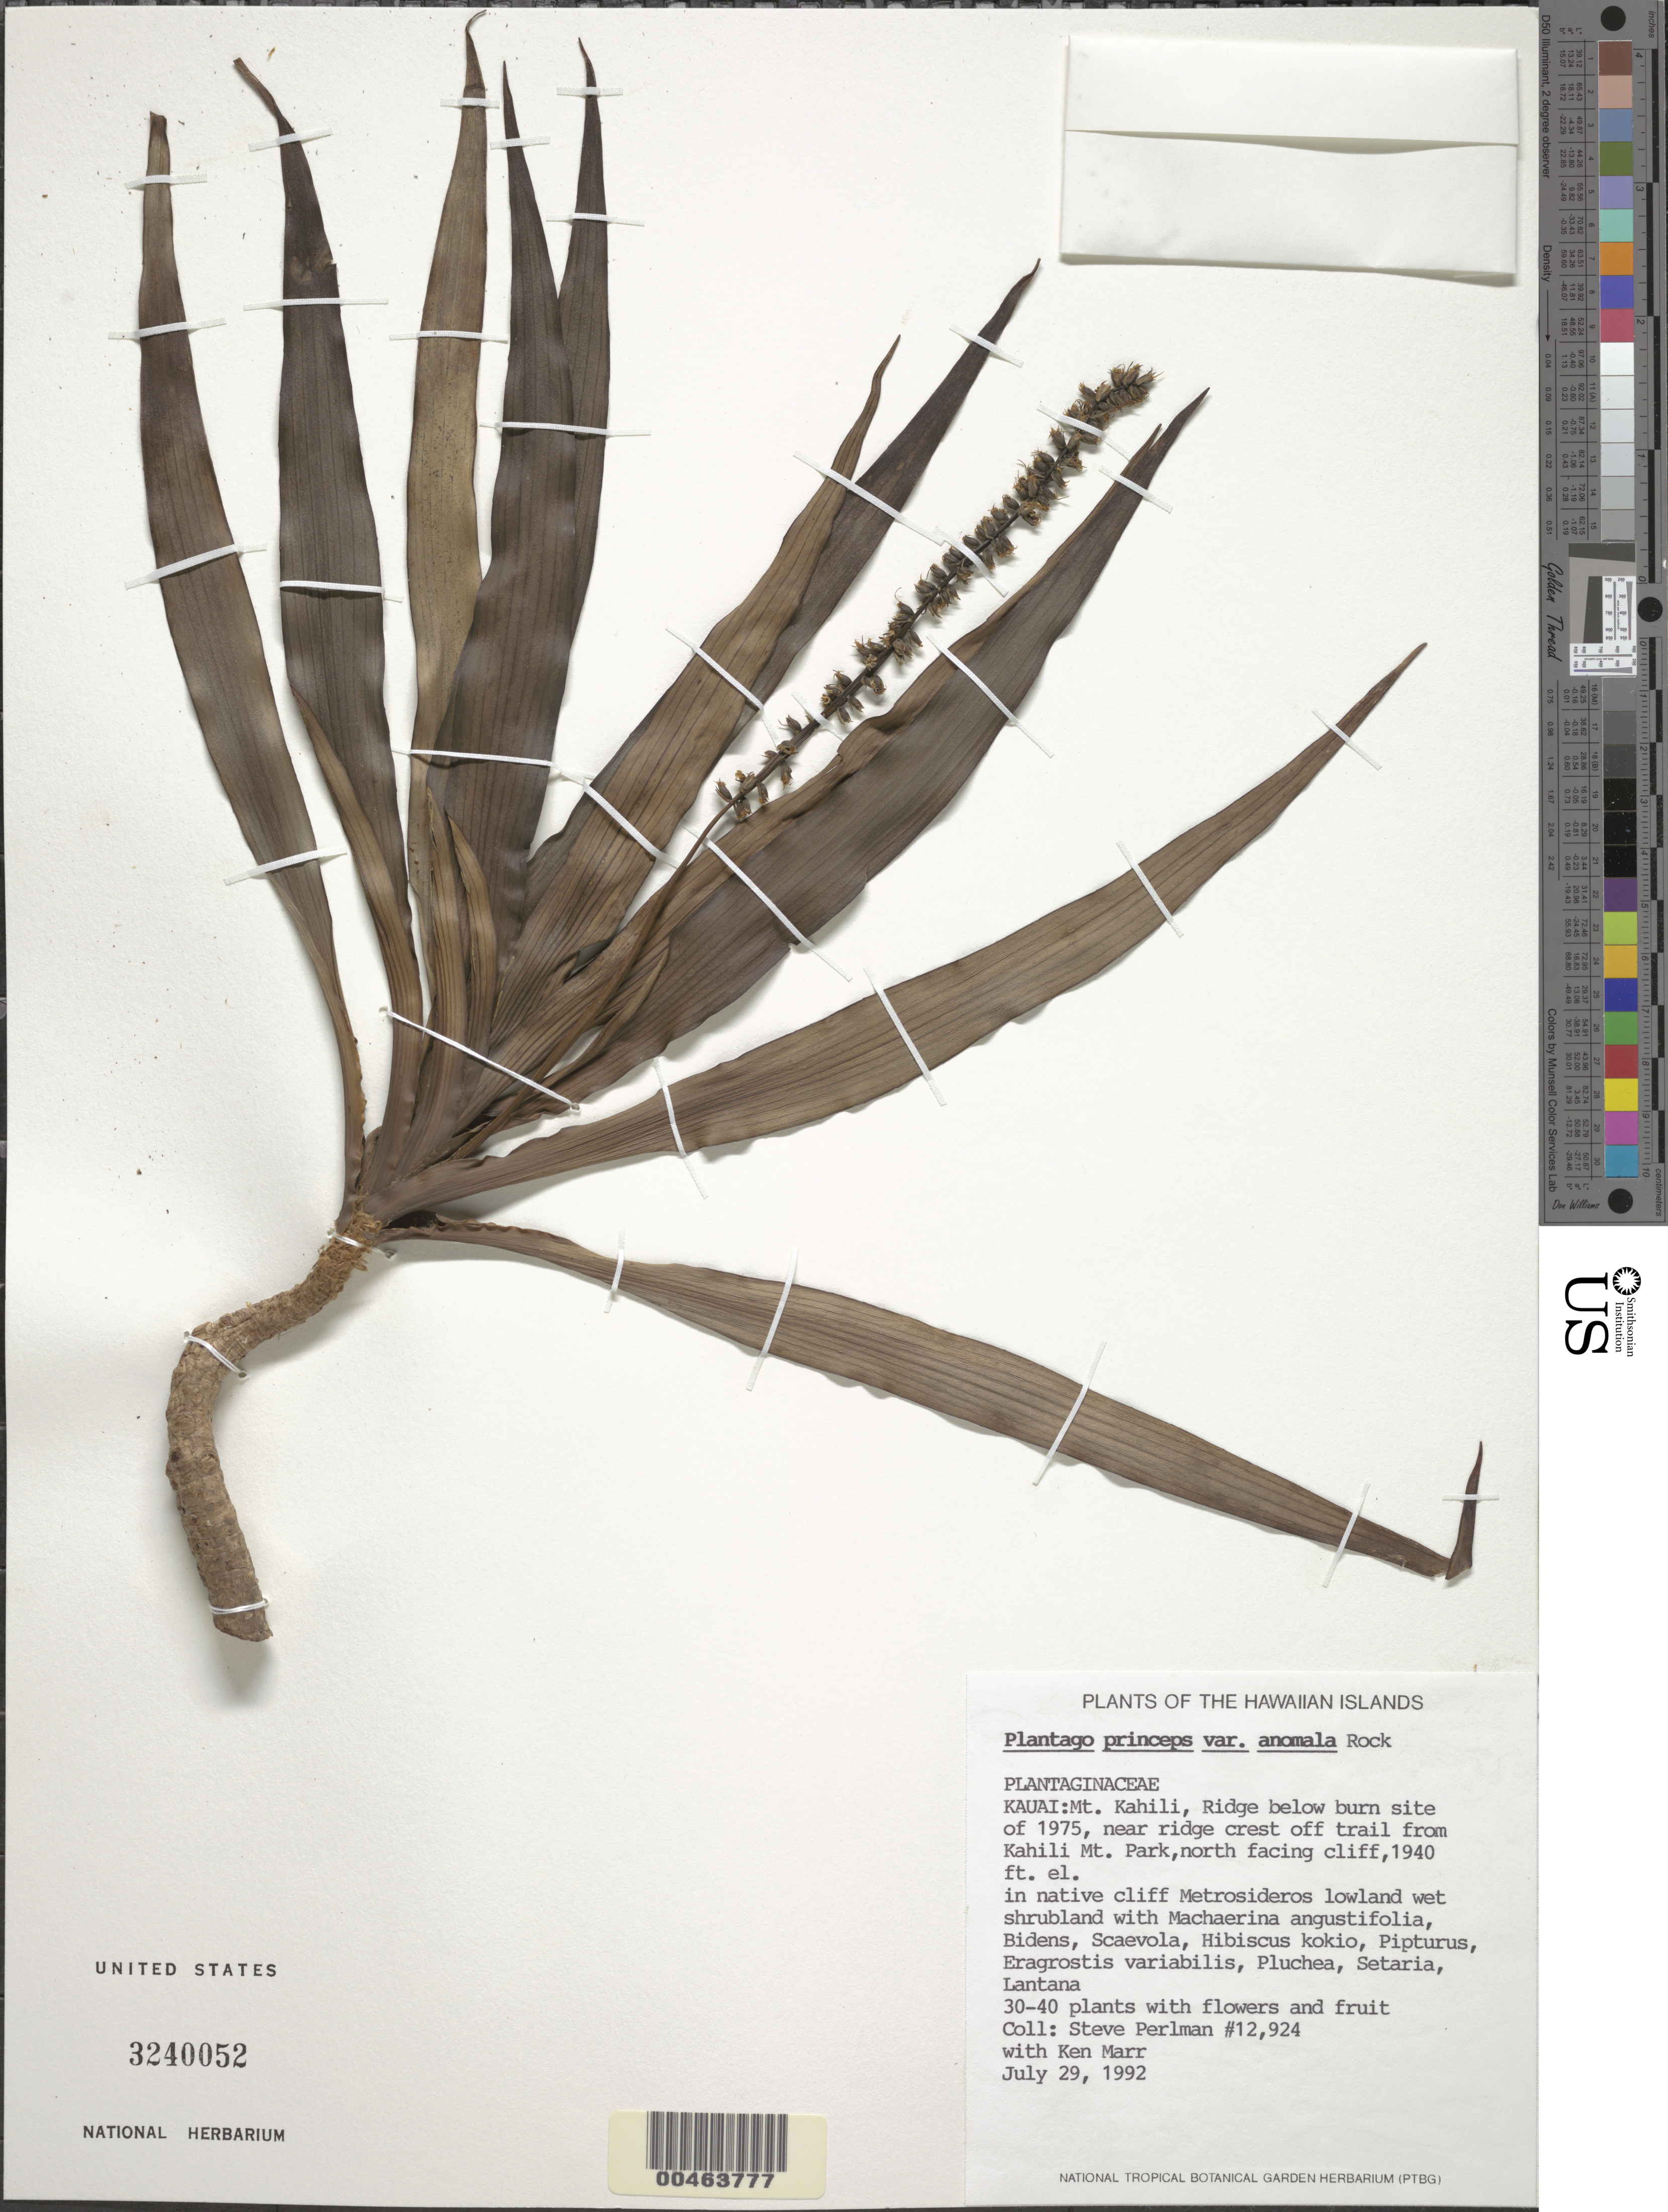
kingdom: Plantae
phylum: Tracheophyta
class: Magnoliopsida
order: Lamiales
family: Plantaginaceae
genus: Plantago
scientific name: Plantago princeps var. anomala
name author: Rock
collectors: S. P. Perlman & K. Marr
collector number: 12924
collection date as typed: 29 Jul 1992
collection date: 1992-07-29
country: United States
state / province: Hawaii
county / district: Kauai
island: Kaua'i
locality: Mt Kahili, Ridge below burn site of 1975, near ridge crest off trail from Kahili Mt. Park, north facing cliff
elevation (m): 591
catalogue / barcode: US 3240052